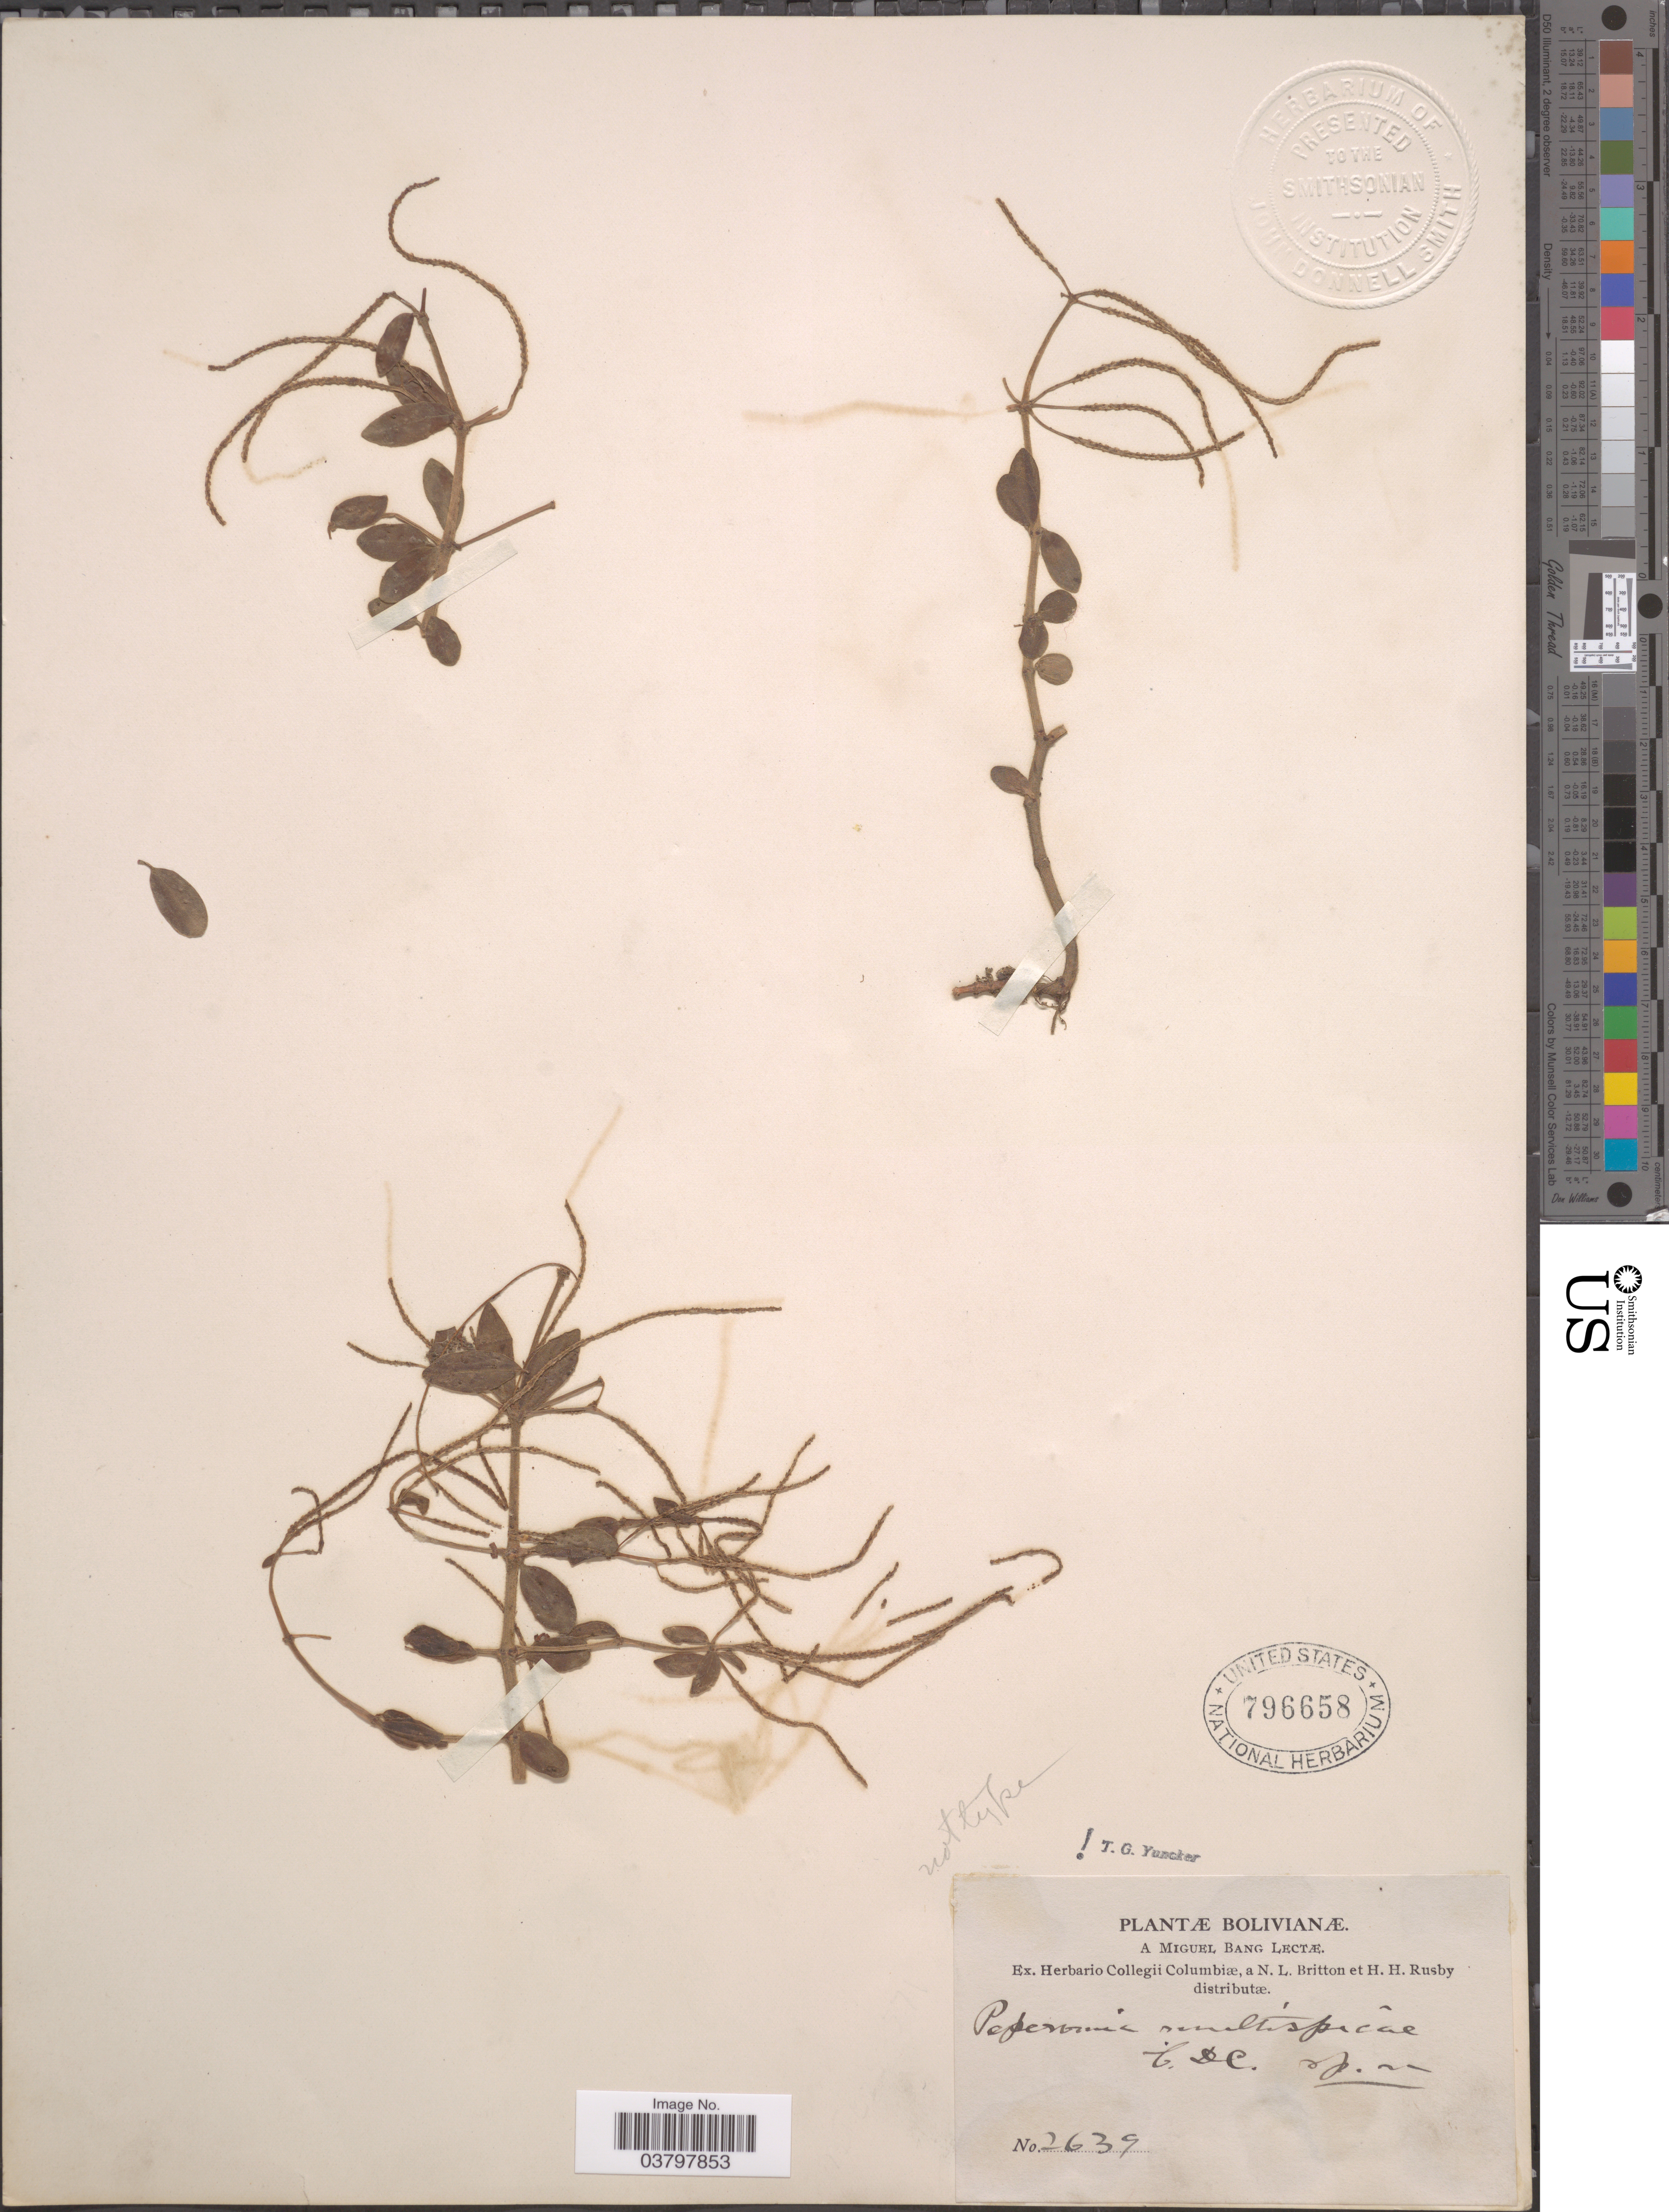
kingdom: Plantae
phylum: Tracheophyta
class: Magnoliopsida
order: Piperales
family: Piperaceae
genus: Peperomia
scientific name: Peperomia multispica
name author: C. DC.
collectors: M. Bang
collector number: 2639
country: Bolivia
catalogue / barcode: US 796658